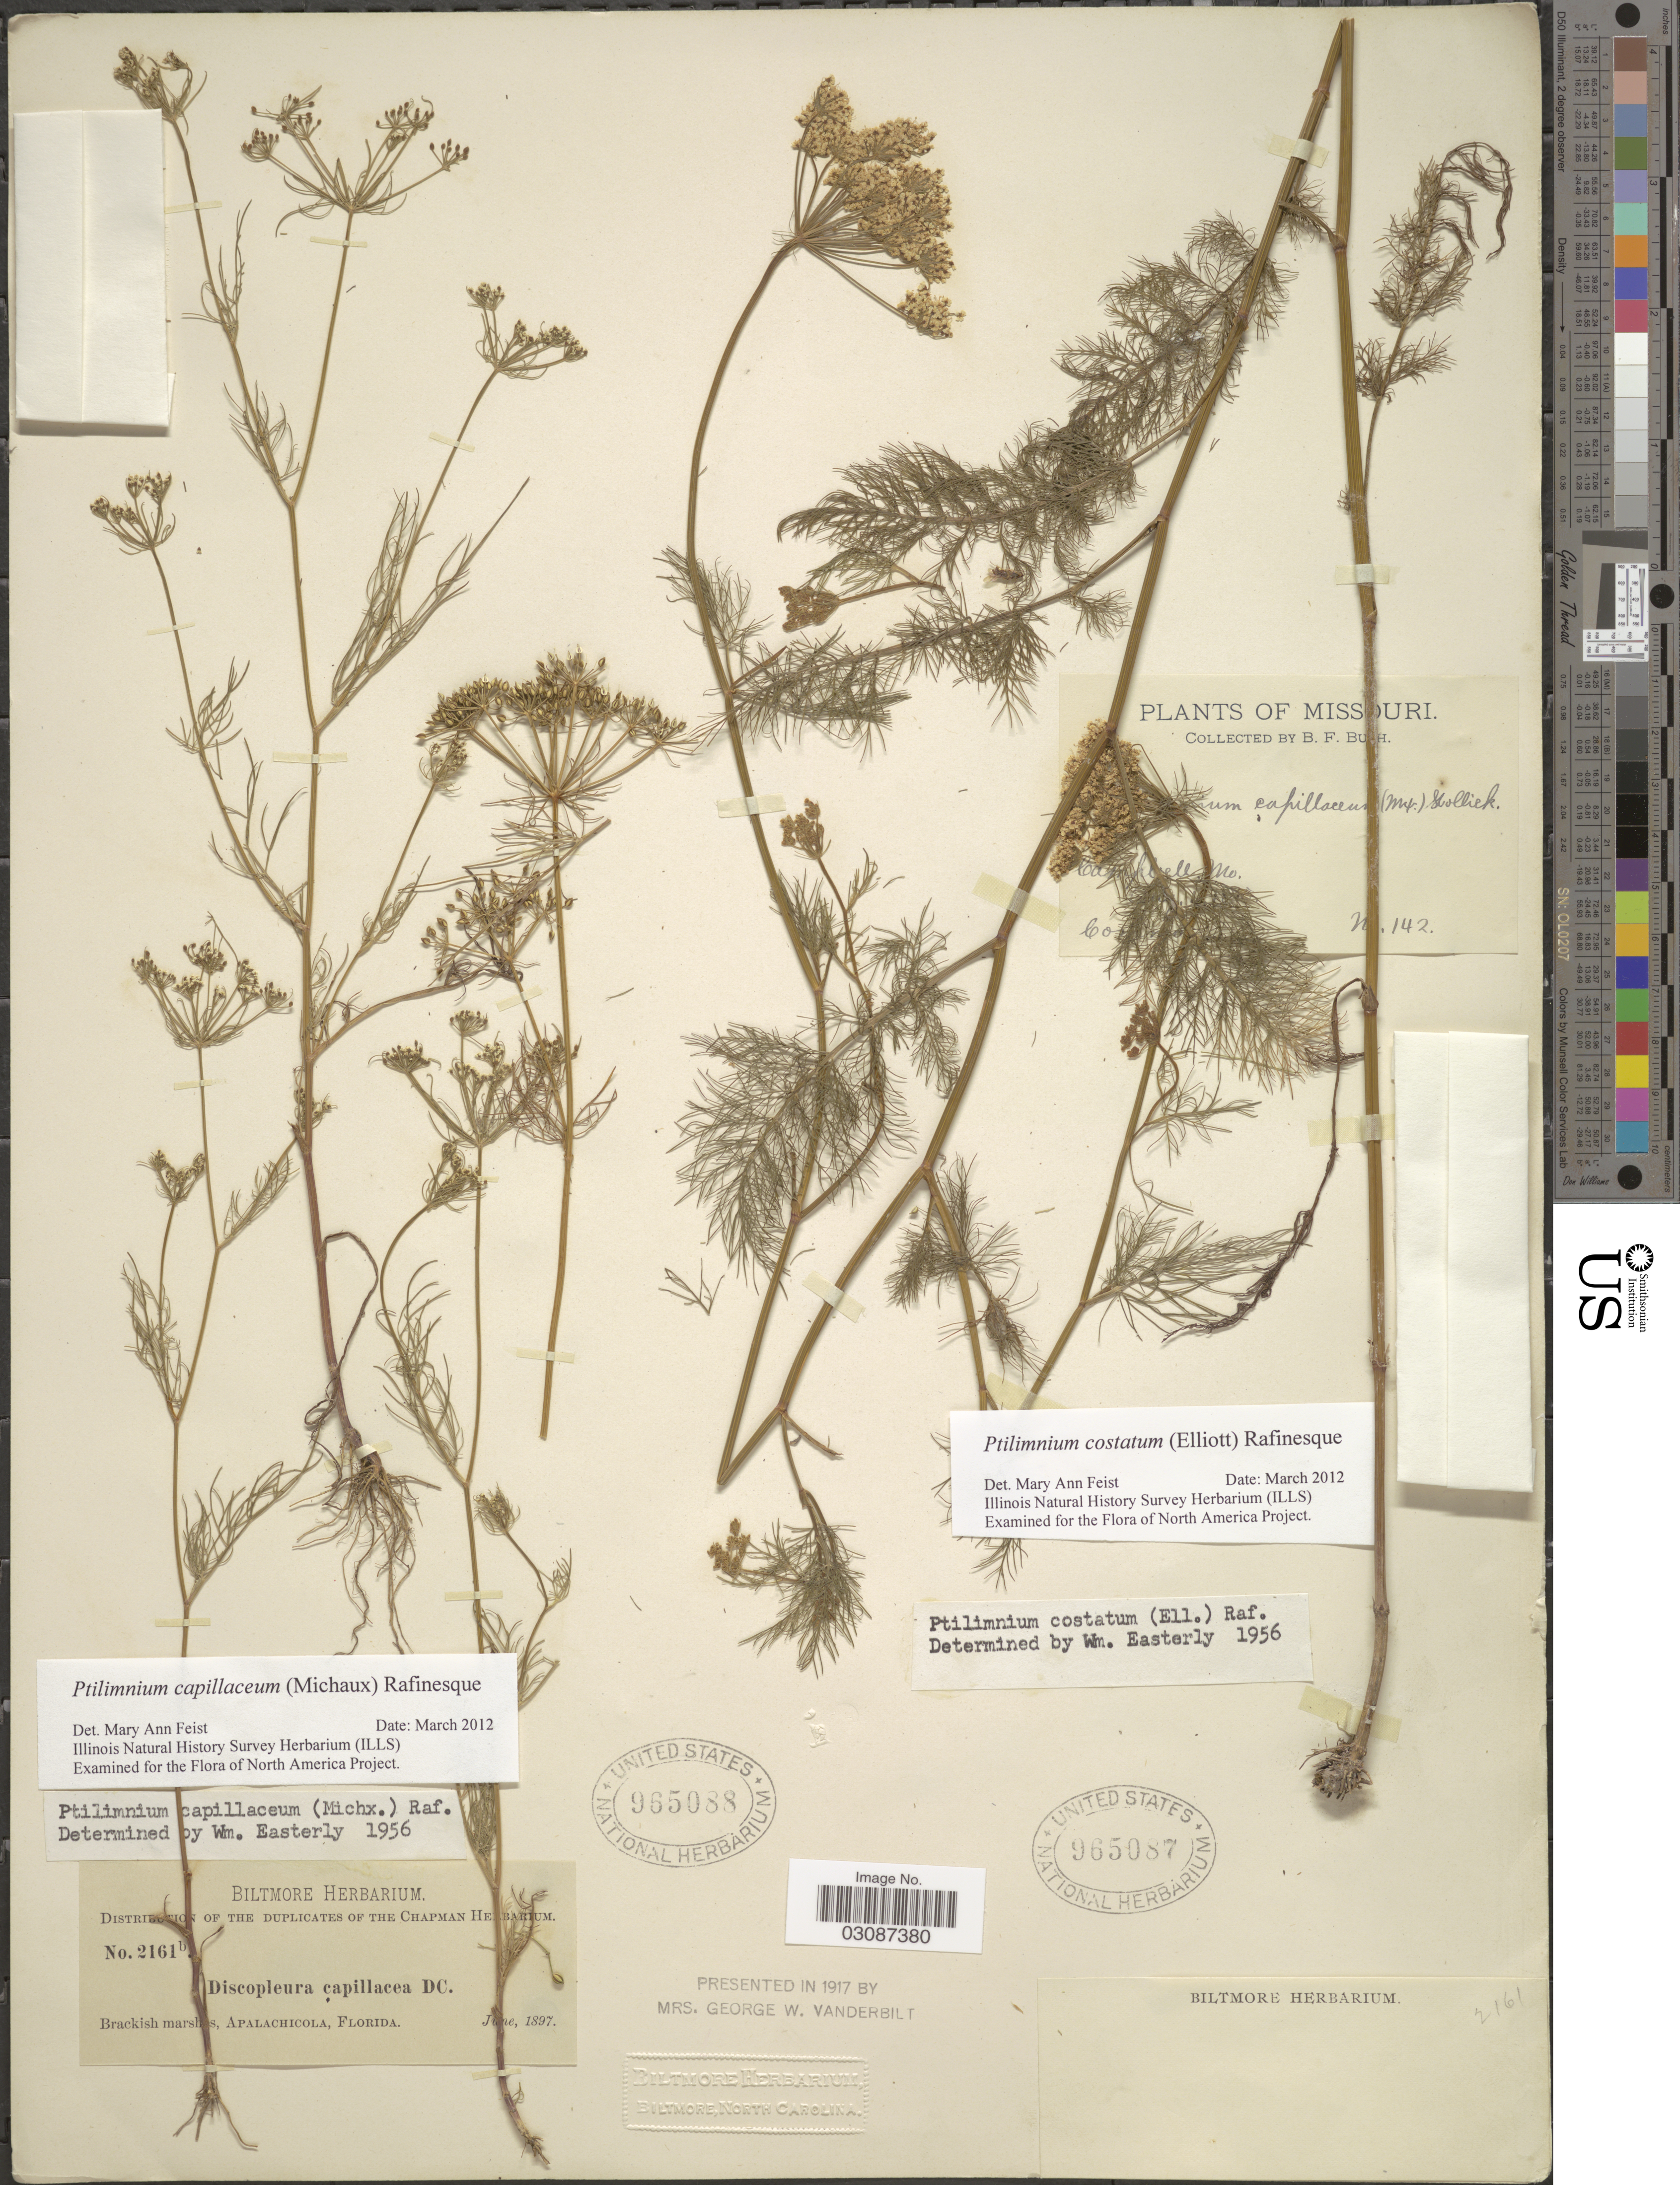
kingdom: Plantae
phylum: Tracheophyta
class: Magnoliopsida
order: Apiales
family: Apiaceae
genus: Ptilimnium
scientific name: Ptilimnium costatum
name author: (Elliott) Raf.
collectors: ex herb. Biltmore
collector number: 2161b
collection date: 1897-06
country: United States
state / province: Florida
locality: Apalachicola.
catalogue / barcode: US 965088